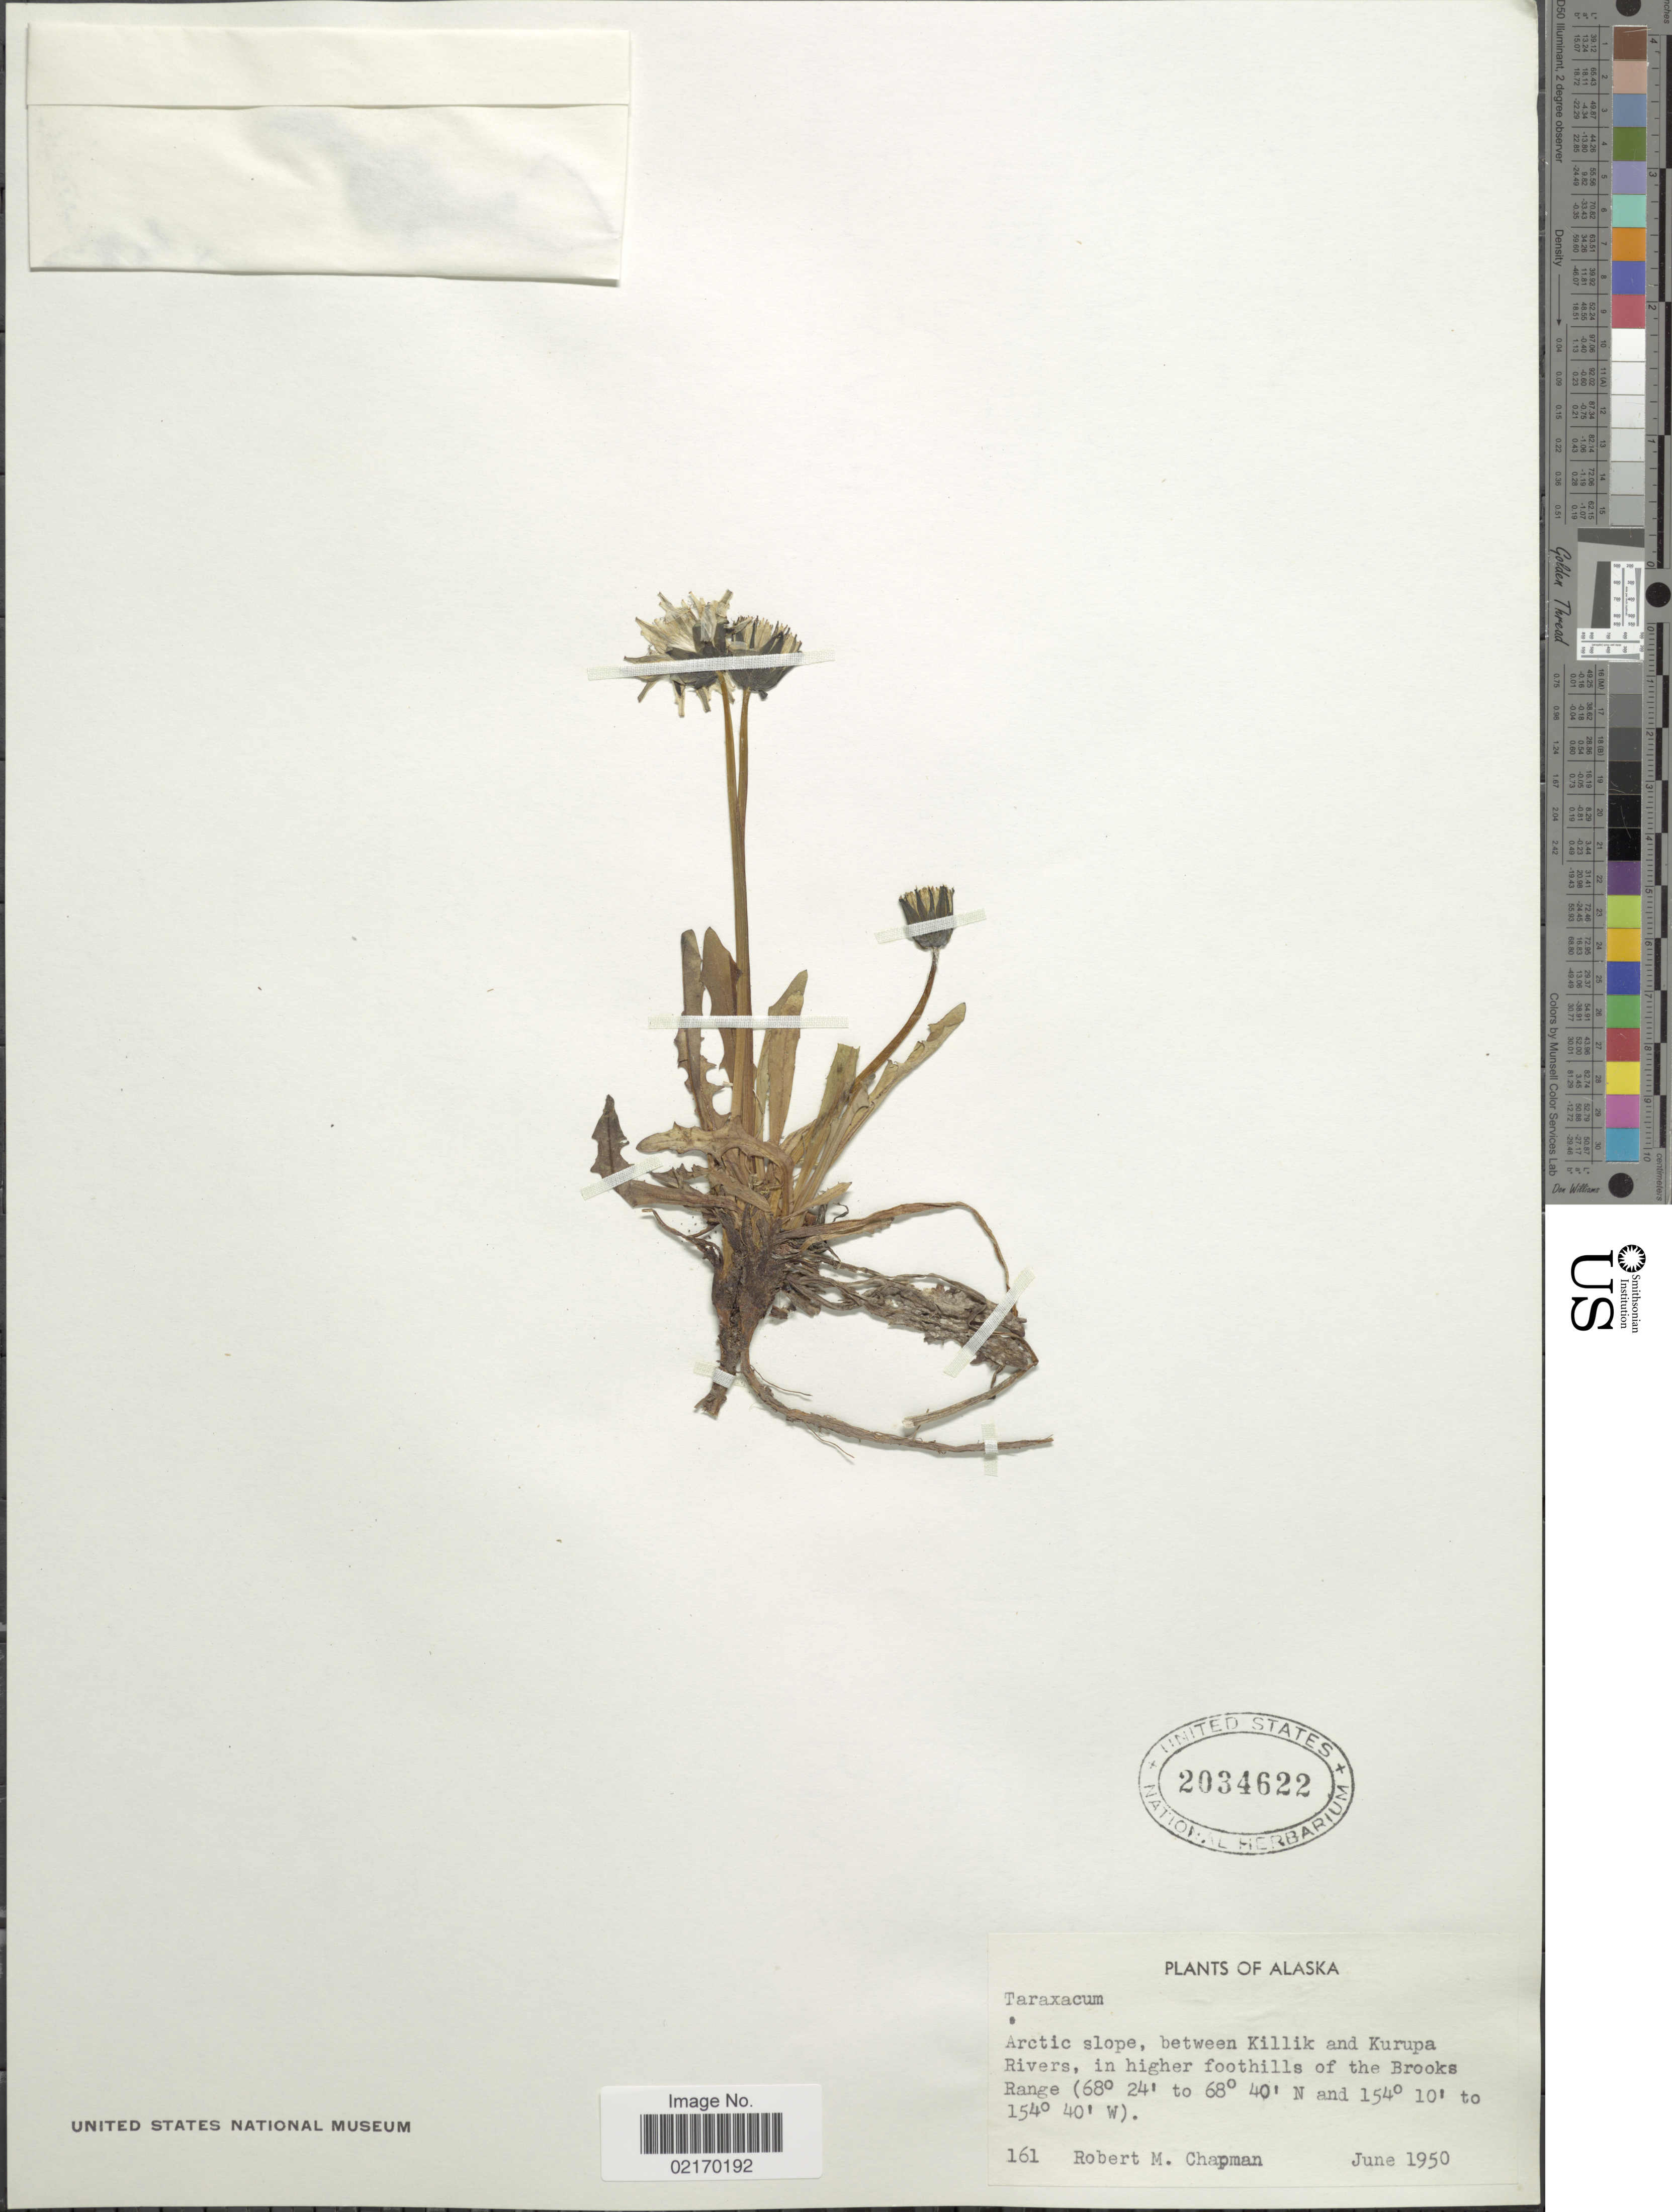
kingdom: Plantae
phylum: Tracheophyta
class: Magnoliopsida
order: Asterales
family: Asteraceae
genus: Taraxacum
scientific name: Taraxacum sp.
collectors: R. M. Chapman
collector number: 161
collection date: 1950-06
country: United States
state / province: Alaska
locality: Arctic slope, between Killik and Kurupa Rivers, in higher foothills of the Brooks Range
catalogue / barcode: US 2034622